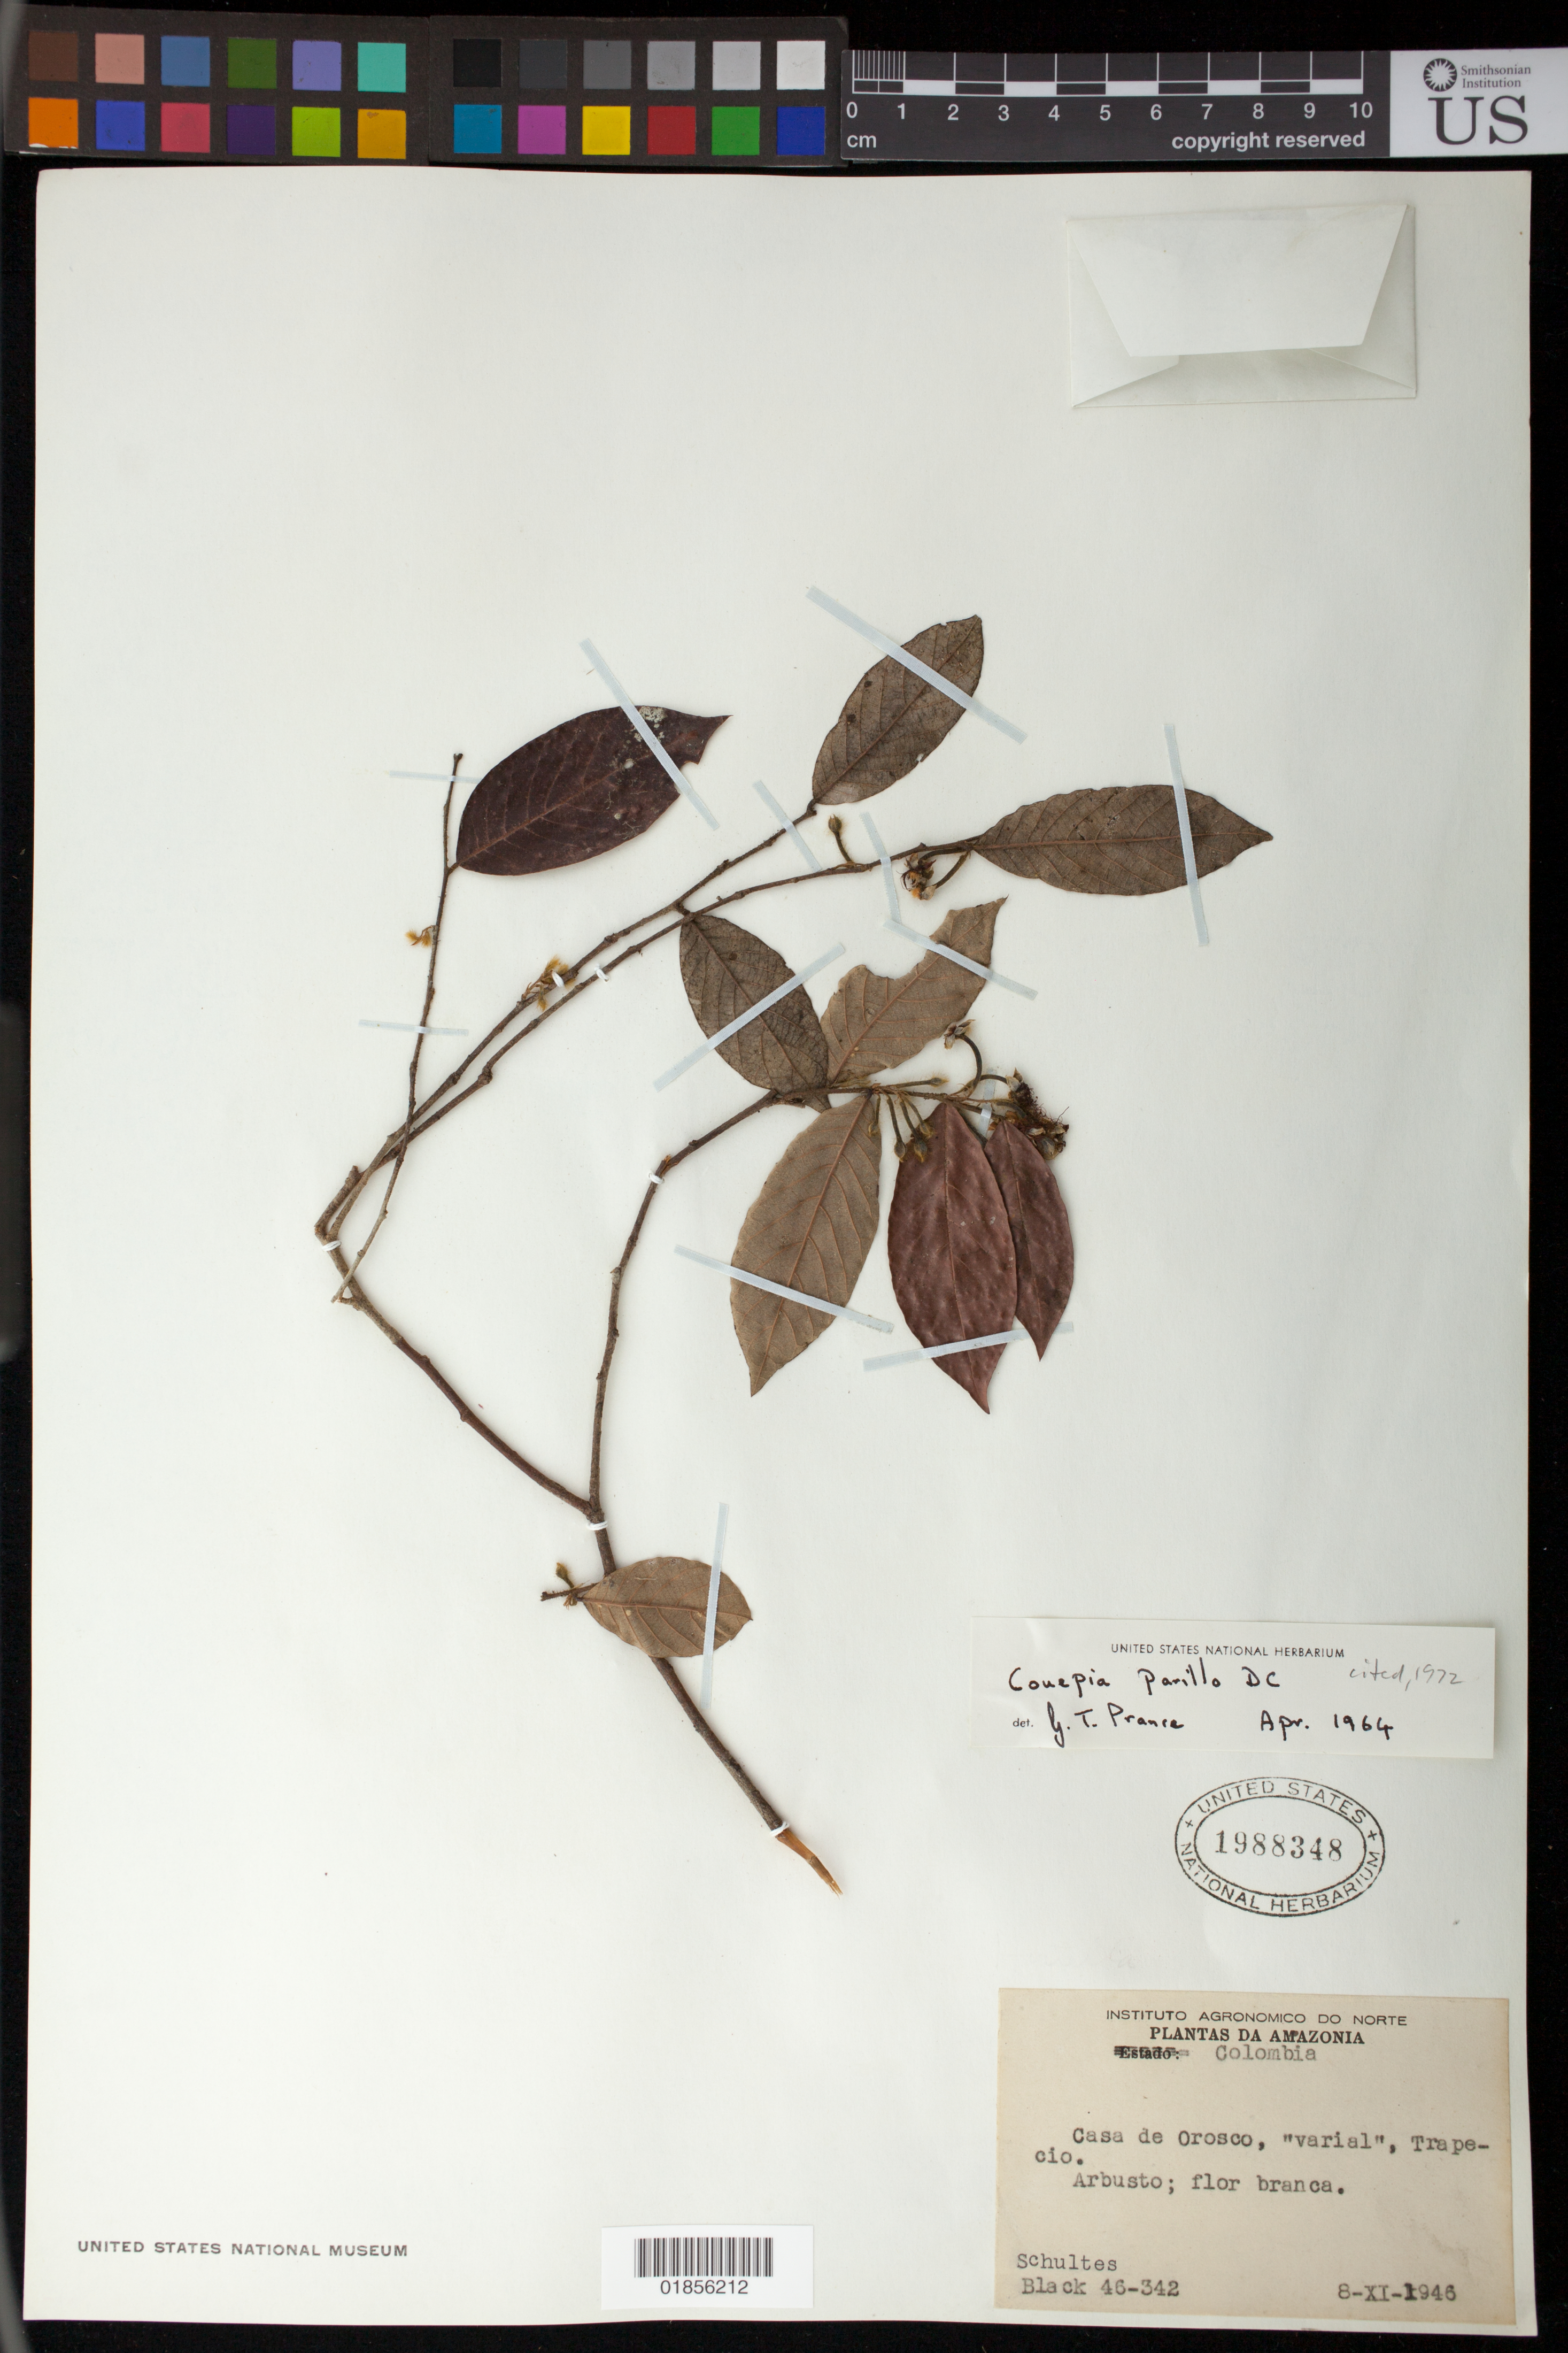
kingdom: Plantae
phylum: Tracheophyta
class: Magnoliopsida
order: Malpighiales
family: Chrysobalanaceae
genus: Gaulettia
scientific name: Gaulettia parillo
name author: (DC.) Sothers & Prance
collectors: R. E. Schultes & G. A. Black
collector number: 46-342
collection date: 1946-11-08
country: Colombia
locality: Casa de Orosco "varial" Trapecio.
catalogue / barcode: US 1988348